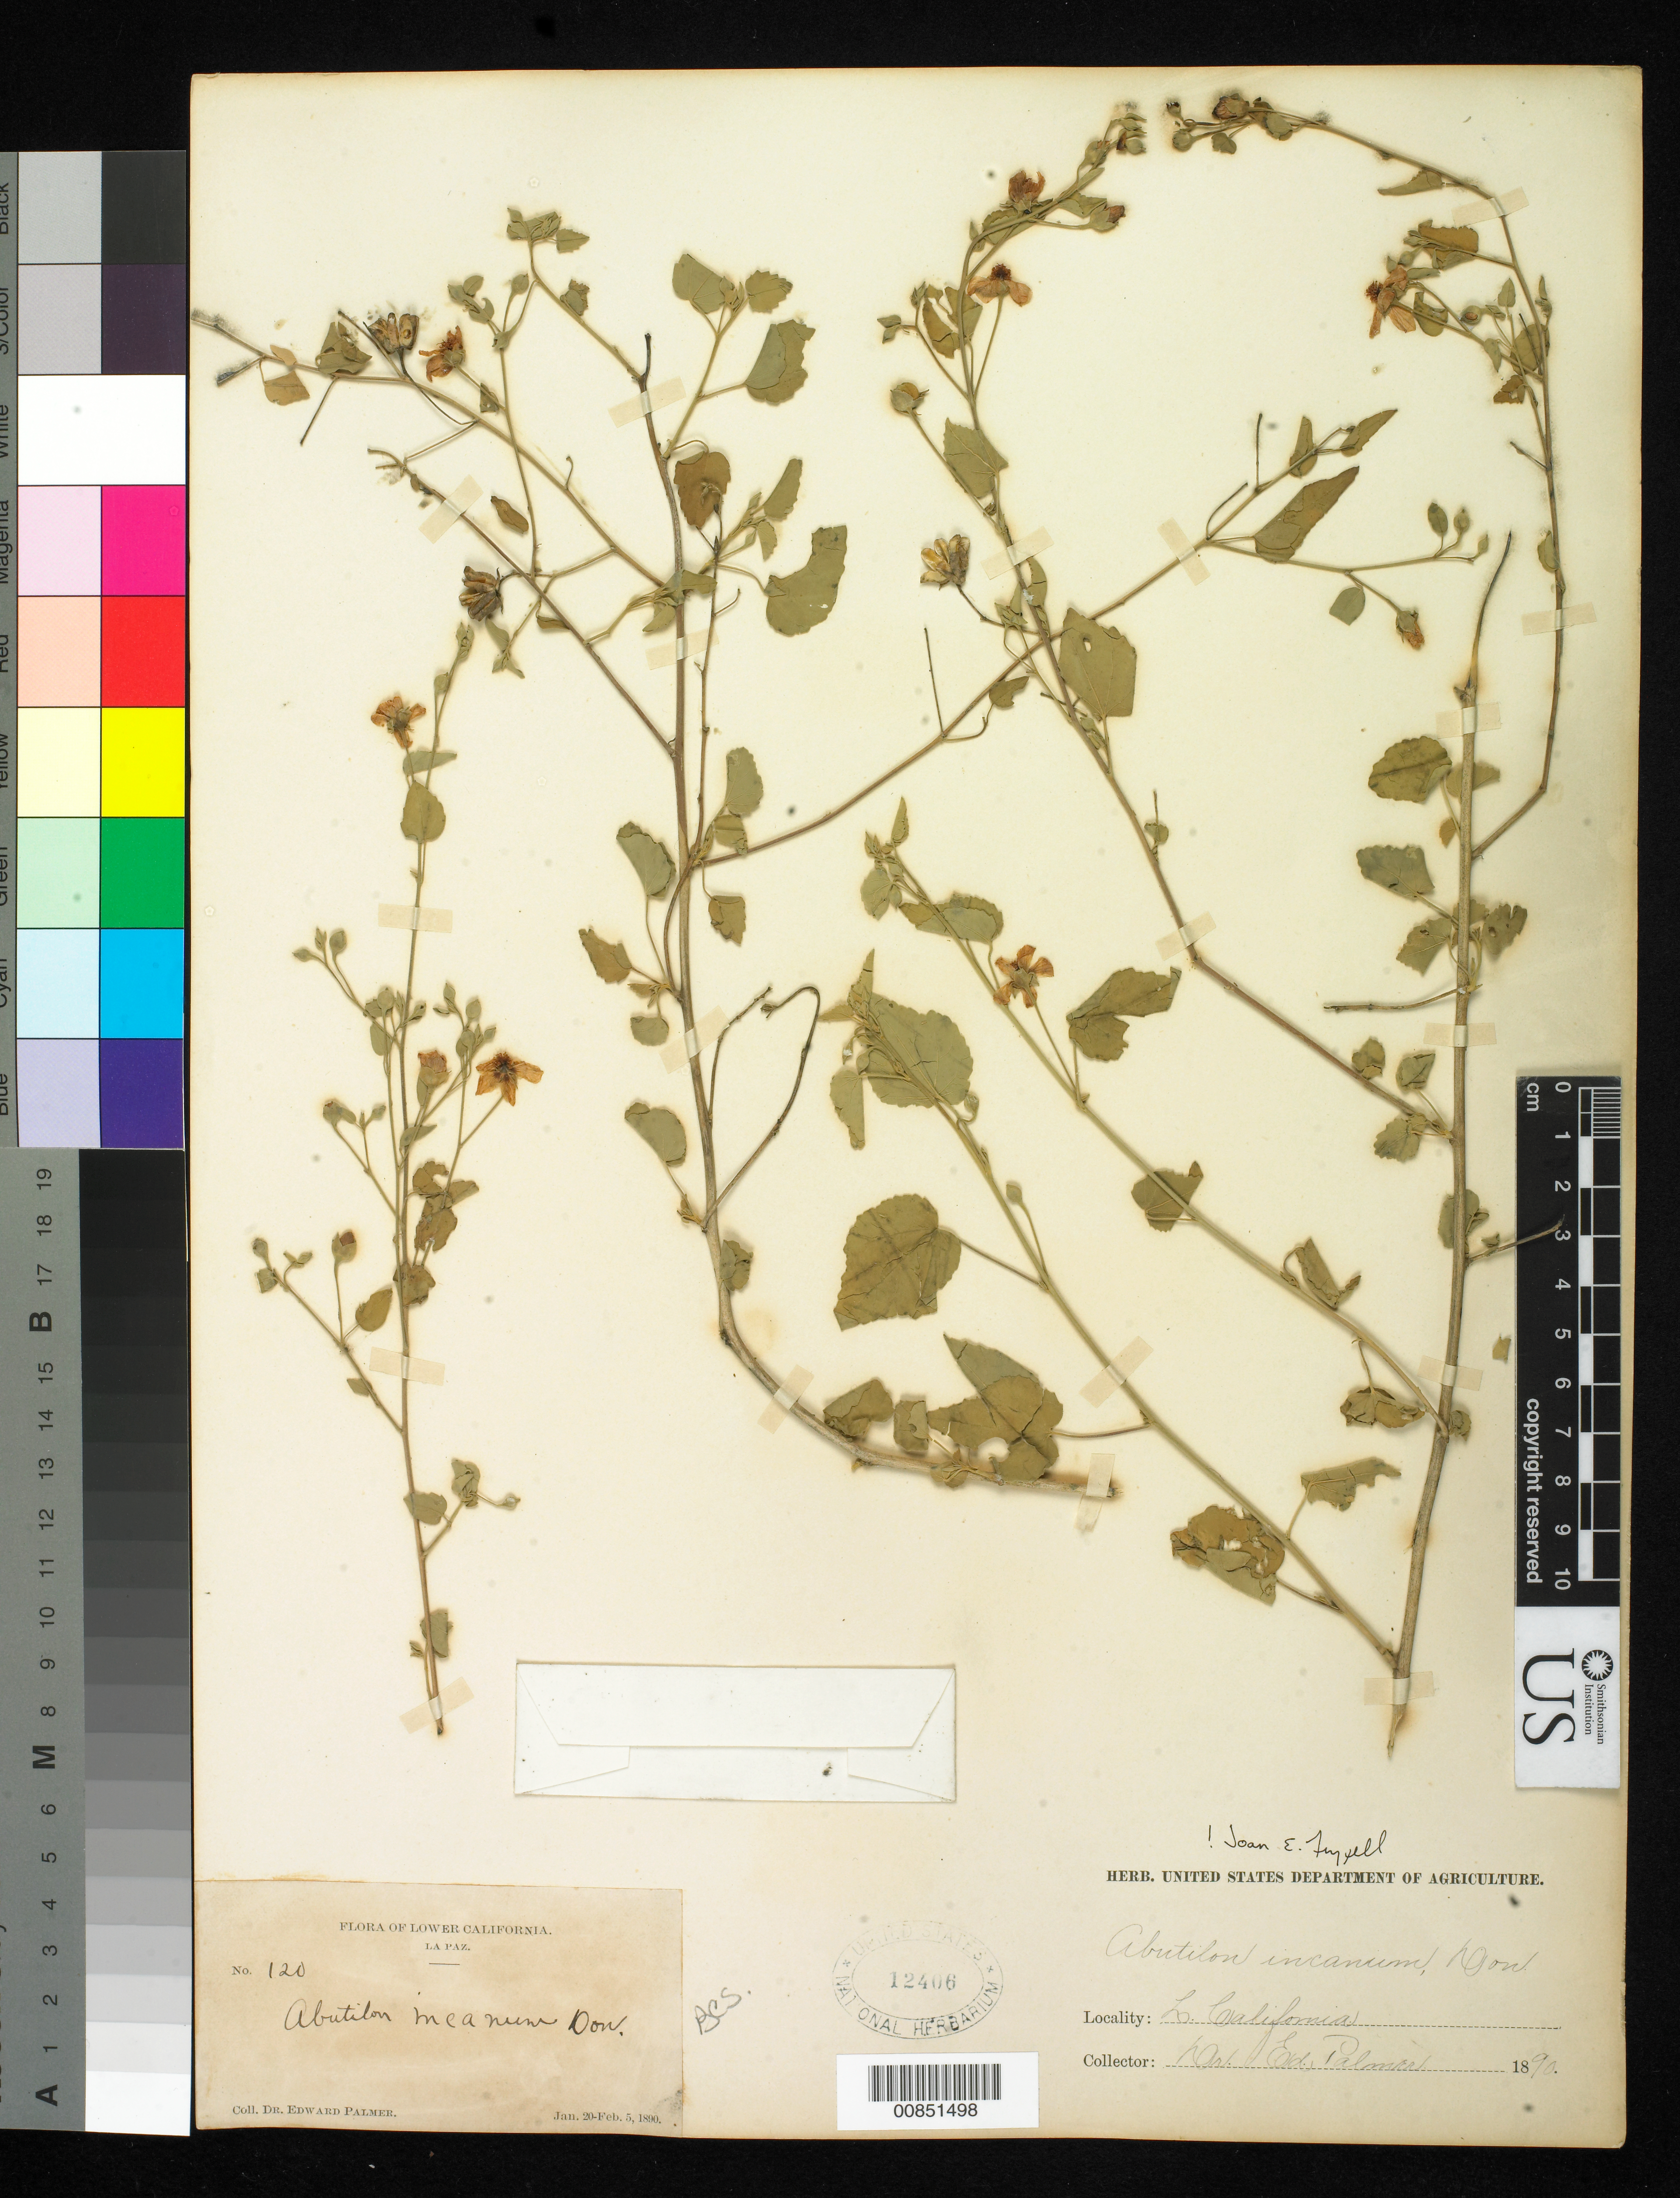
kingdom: Plantae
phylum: Tracheophyta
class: Magnoliopsida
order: Malvales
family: Malvaceae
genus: Abutilon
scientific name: Abutilon incanum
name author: (Link) Sweet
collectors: E. Palmer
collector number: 120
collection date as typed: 20 Jan 1890 to 05 Feb 1890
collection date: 1890-01-20/1890-02-05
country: Mexico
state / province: Baja California Sur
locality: La Paz, Baja California Sur.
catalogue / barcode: US 12406